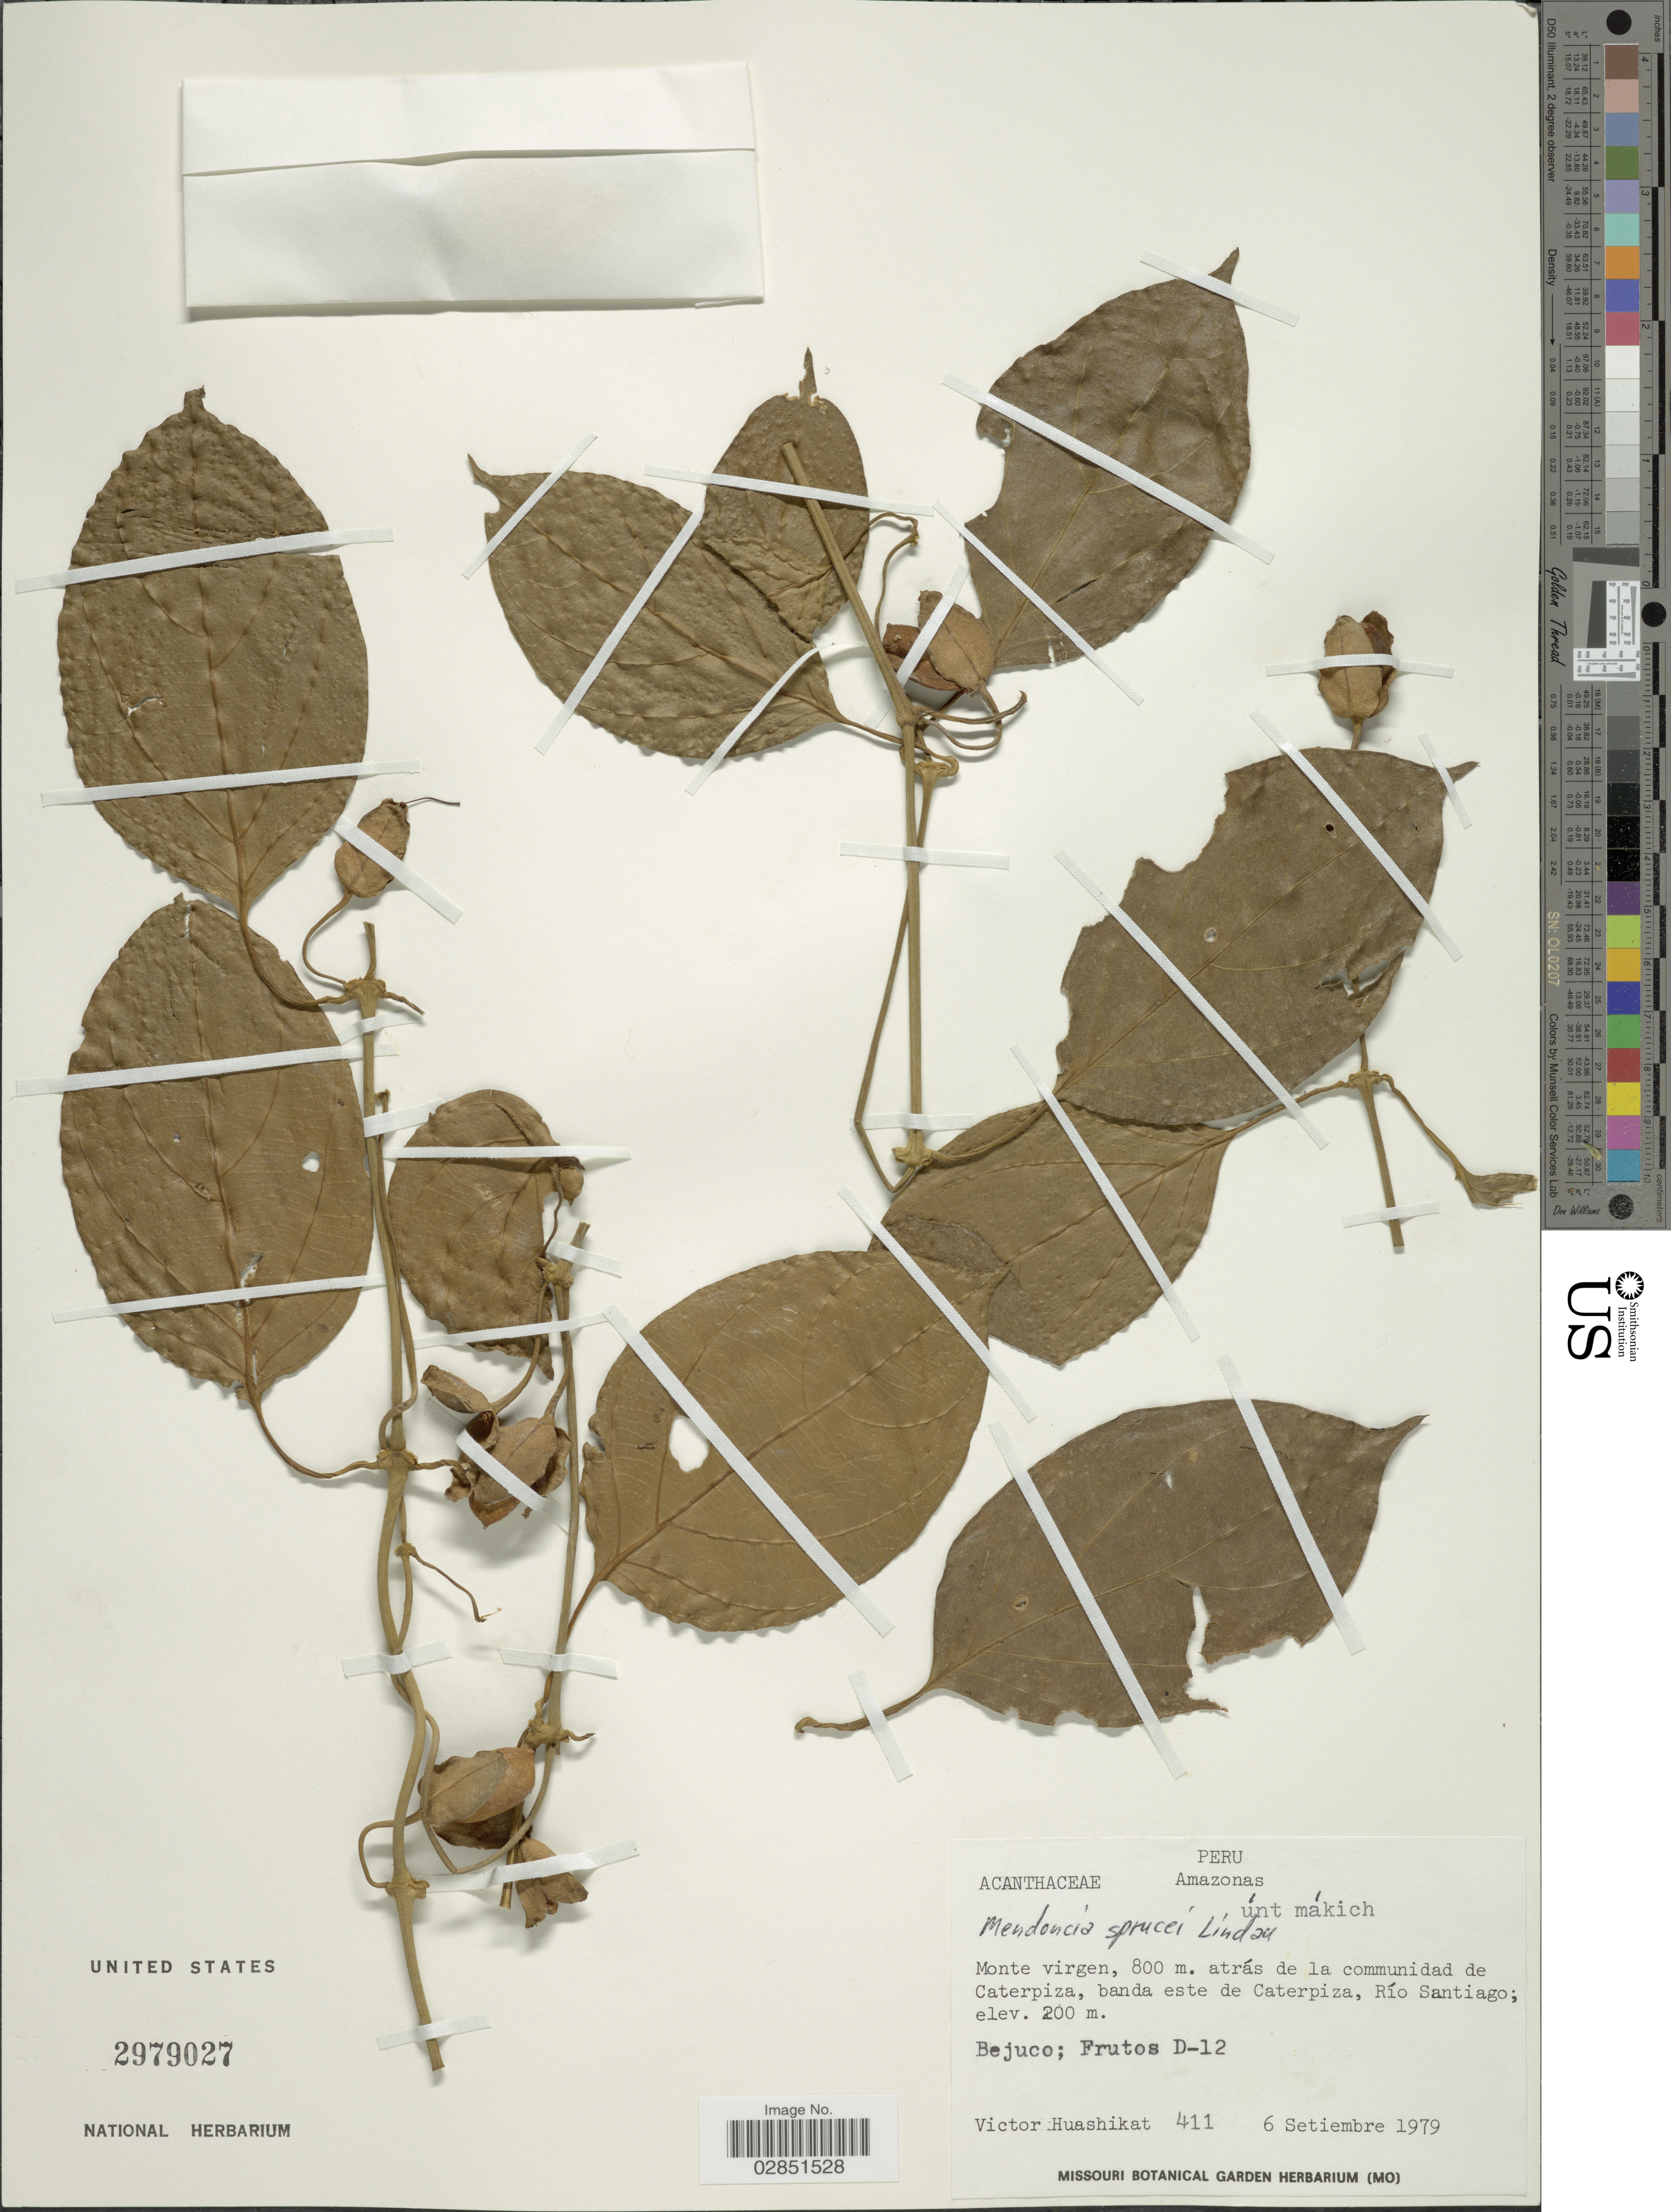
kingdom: Plantae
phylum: Tracheophyta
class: Magnoliopsida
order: Lamiales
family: Acanthaceae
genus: Mendoncia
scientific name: Mendoncia sprucei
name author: Lindau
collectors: V. Huashikat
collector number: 411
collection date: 1979-09-06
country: Peru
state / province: Amazonas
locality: Monte virgen, atrás de la comunidad de Caterpiza, banda este de Caterpiza, Río Santiago.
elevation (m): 200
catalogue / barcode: US 2979027